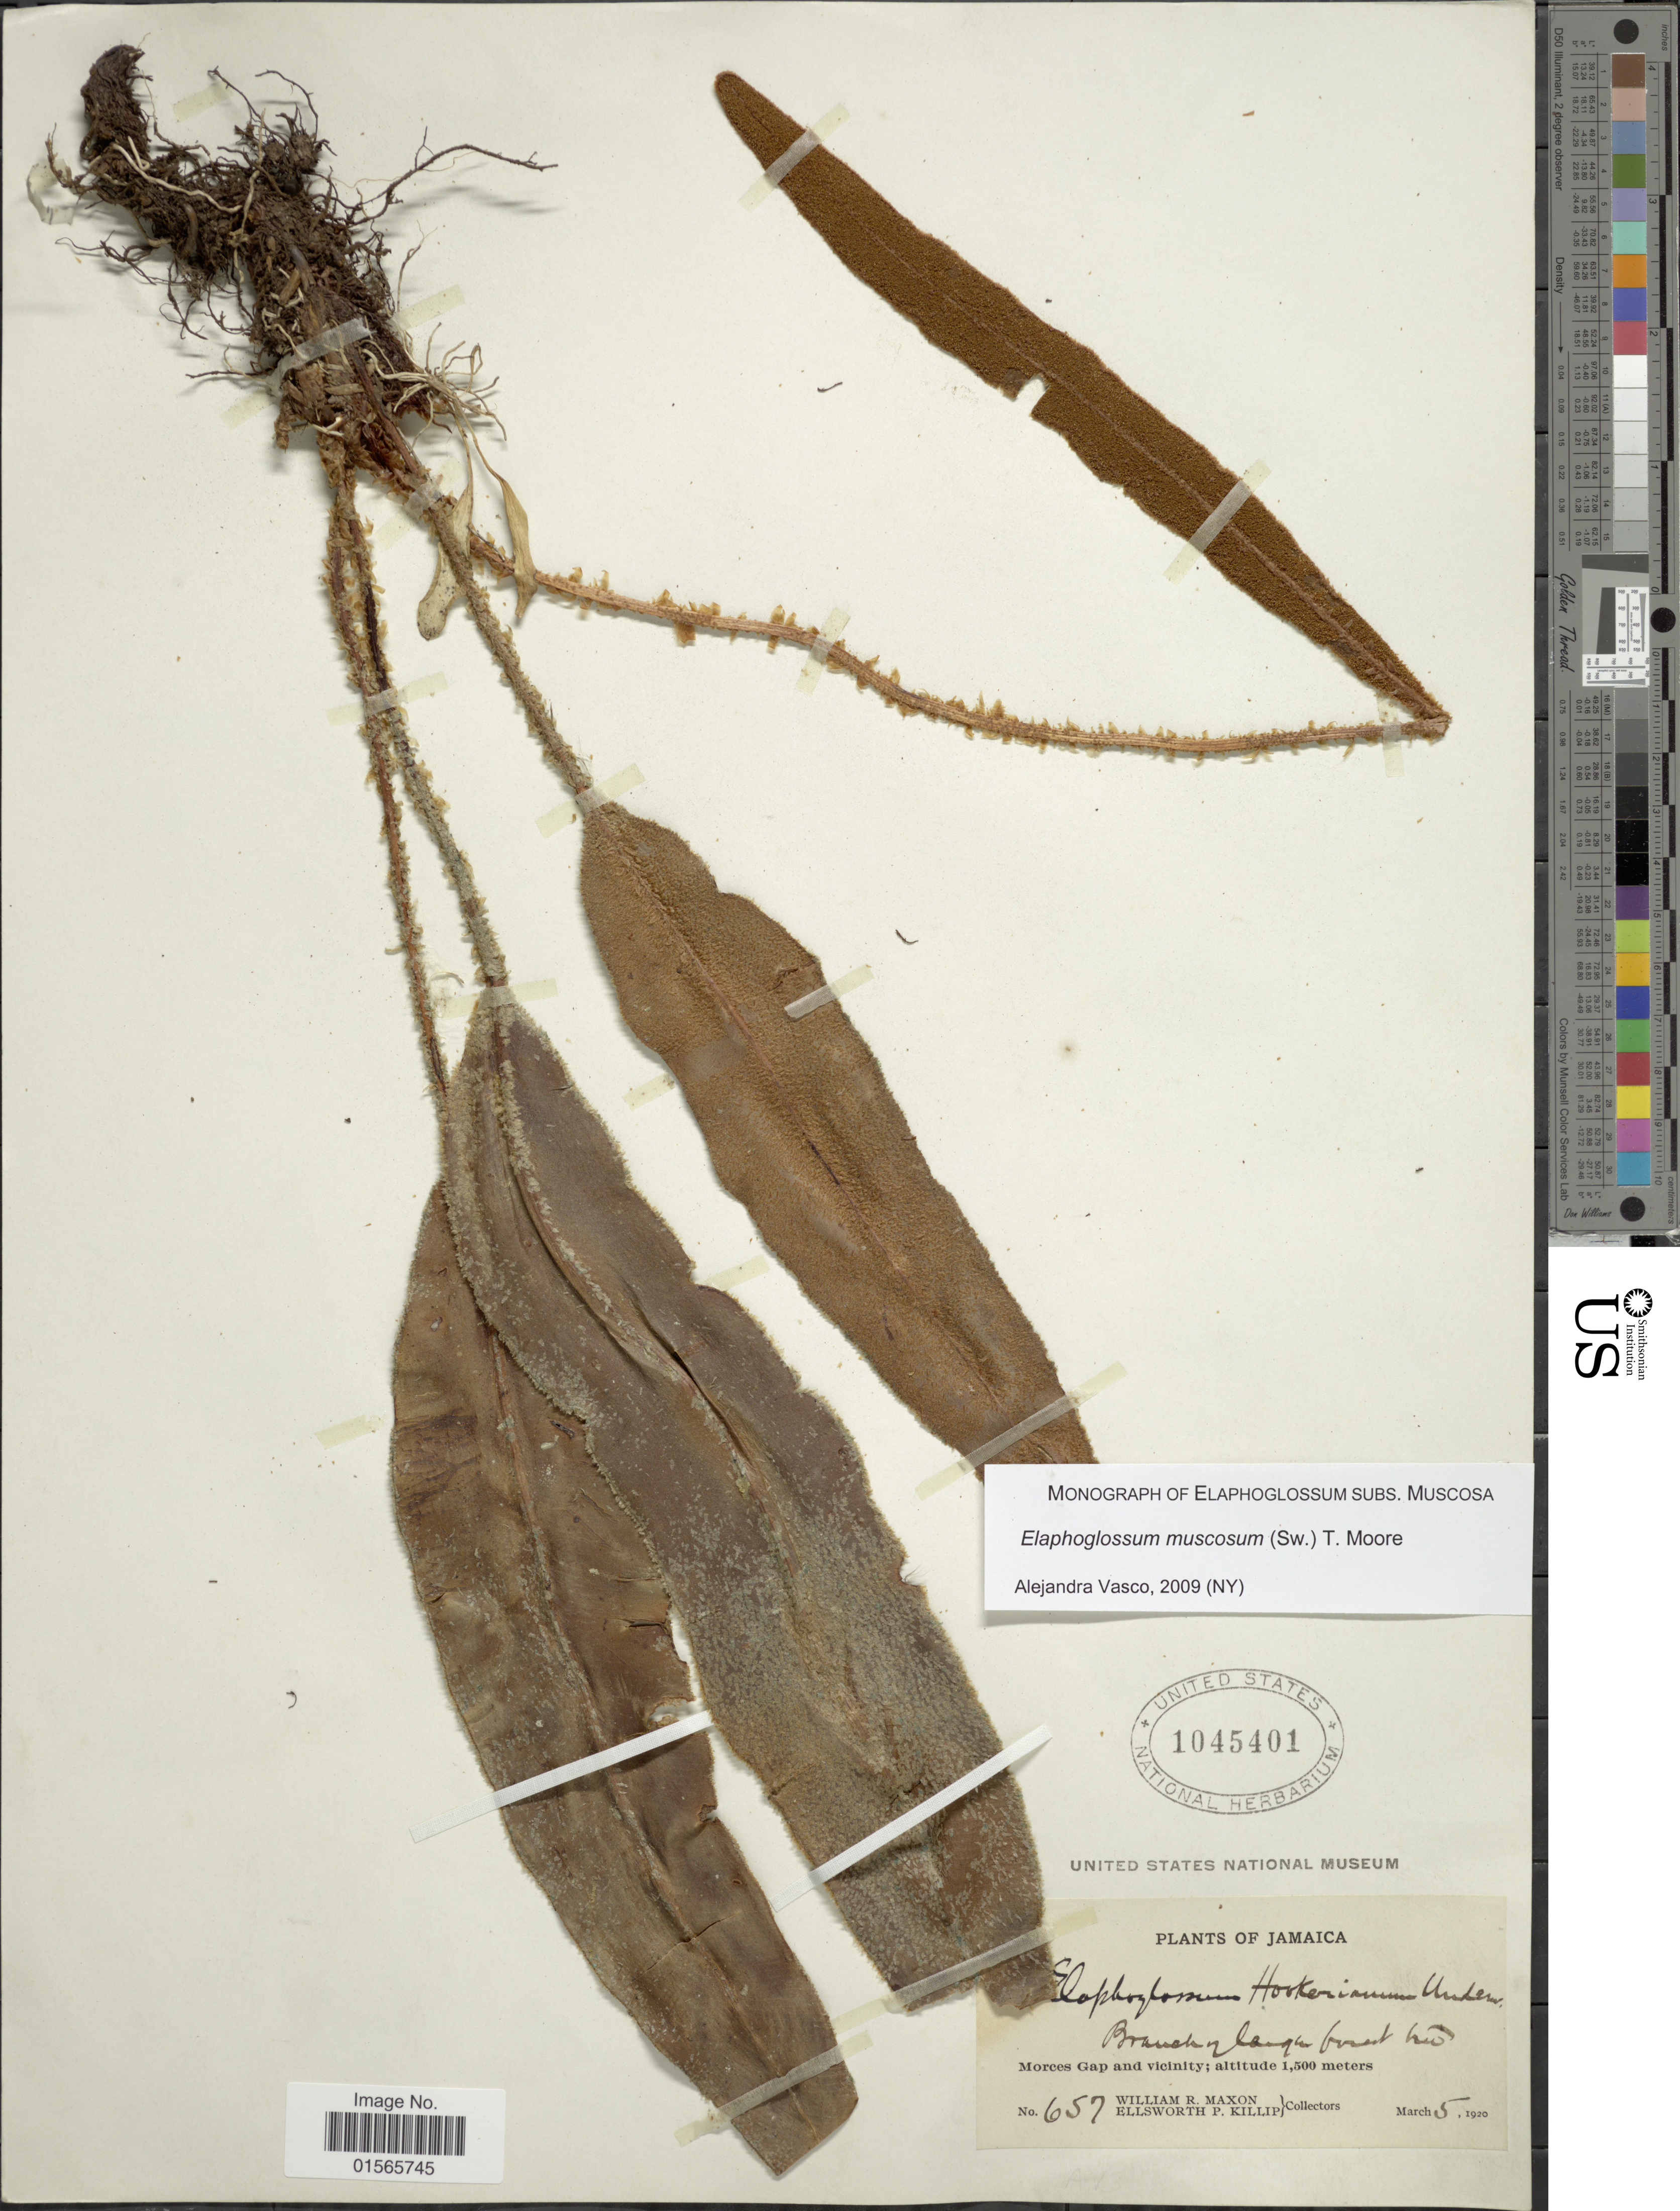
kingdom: Plantae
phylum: Tracheophyta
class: Polypodiopsida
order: Polypodiales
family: Dryopteridaceae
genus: Elaphoglossum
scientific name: Elaphoglossum muscosum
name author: (Sw.) T. Moore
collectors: W. R. Maxon & E. P. Killip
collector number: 657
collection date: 1920-03-05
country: Jamaica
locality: Morces Gap and vicinity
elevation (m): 1500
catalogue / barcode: US 1045401